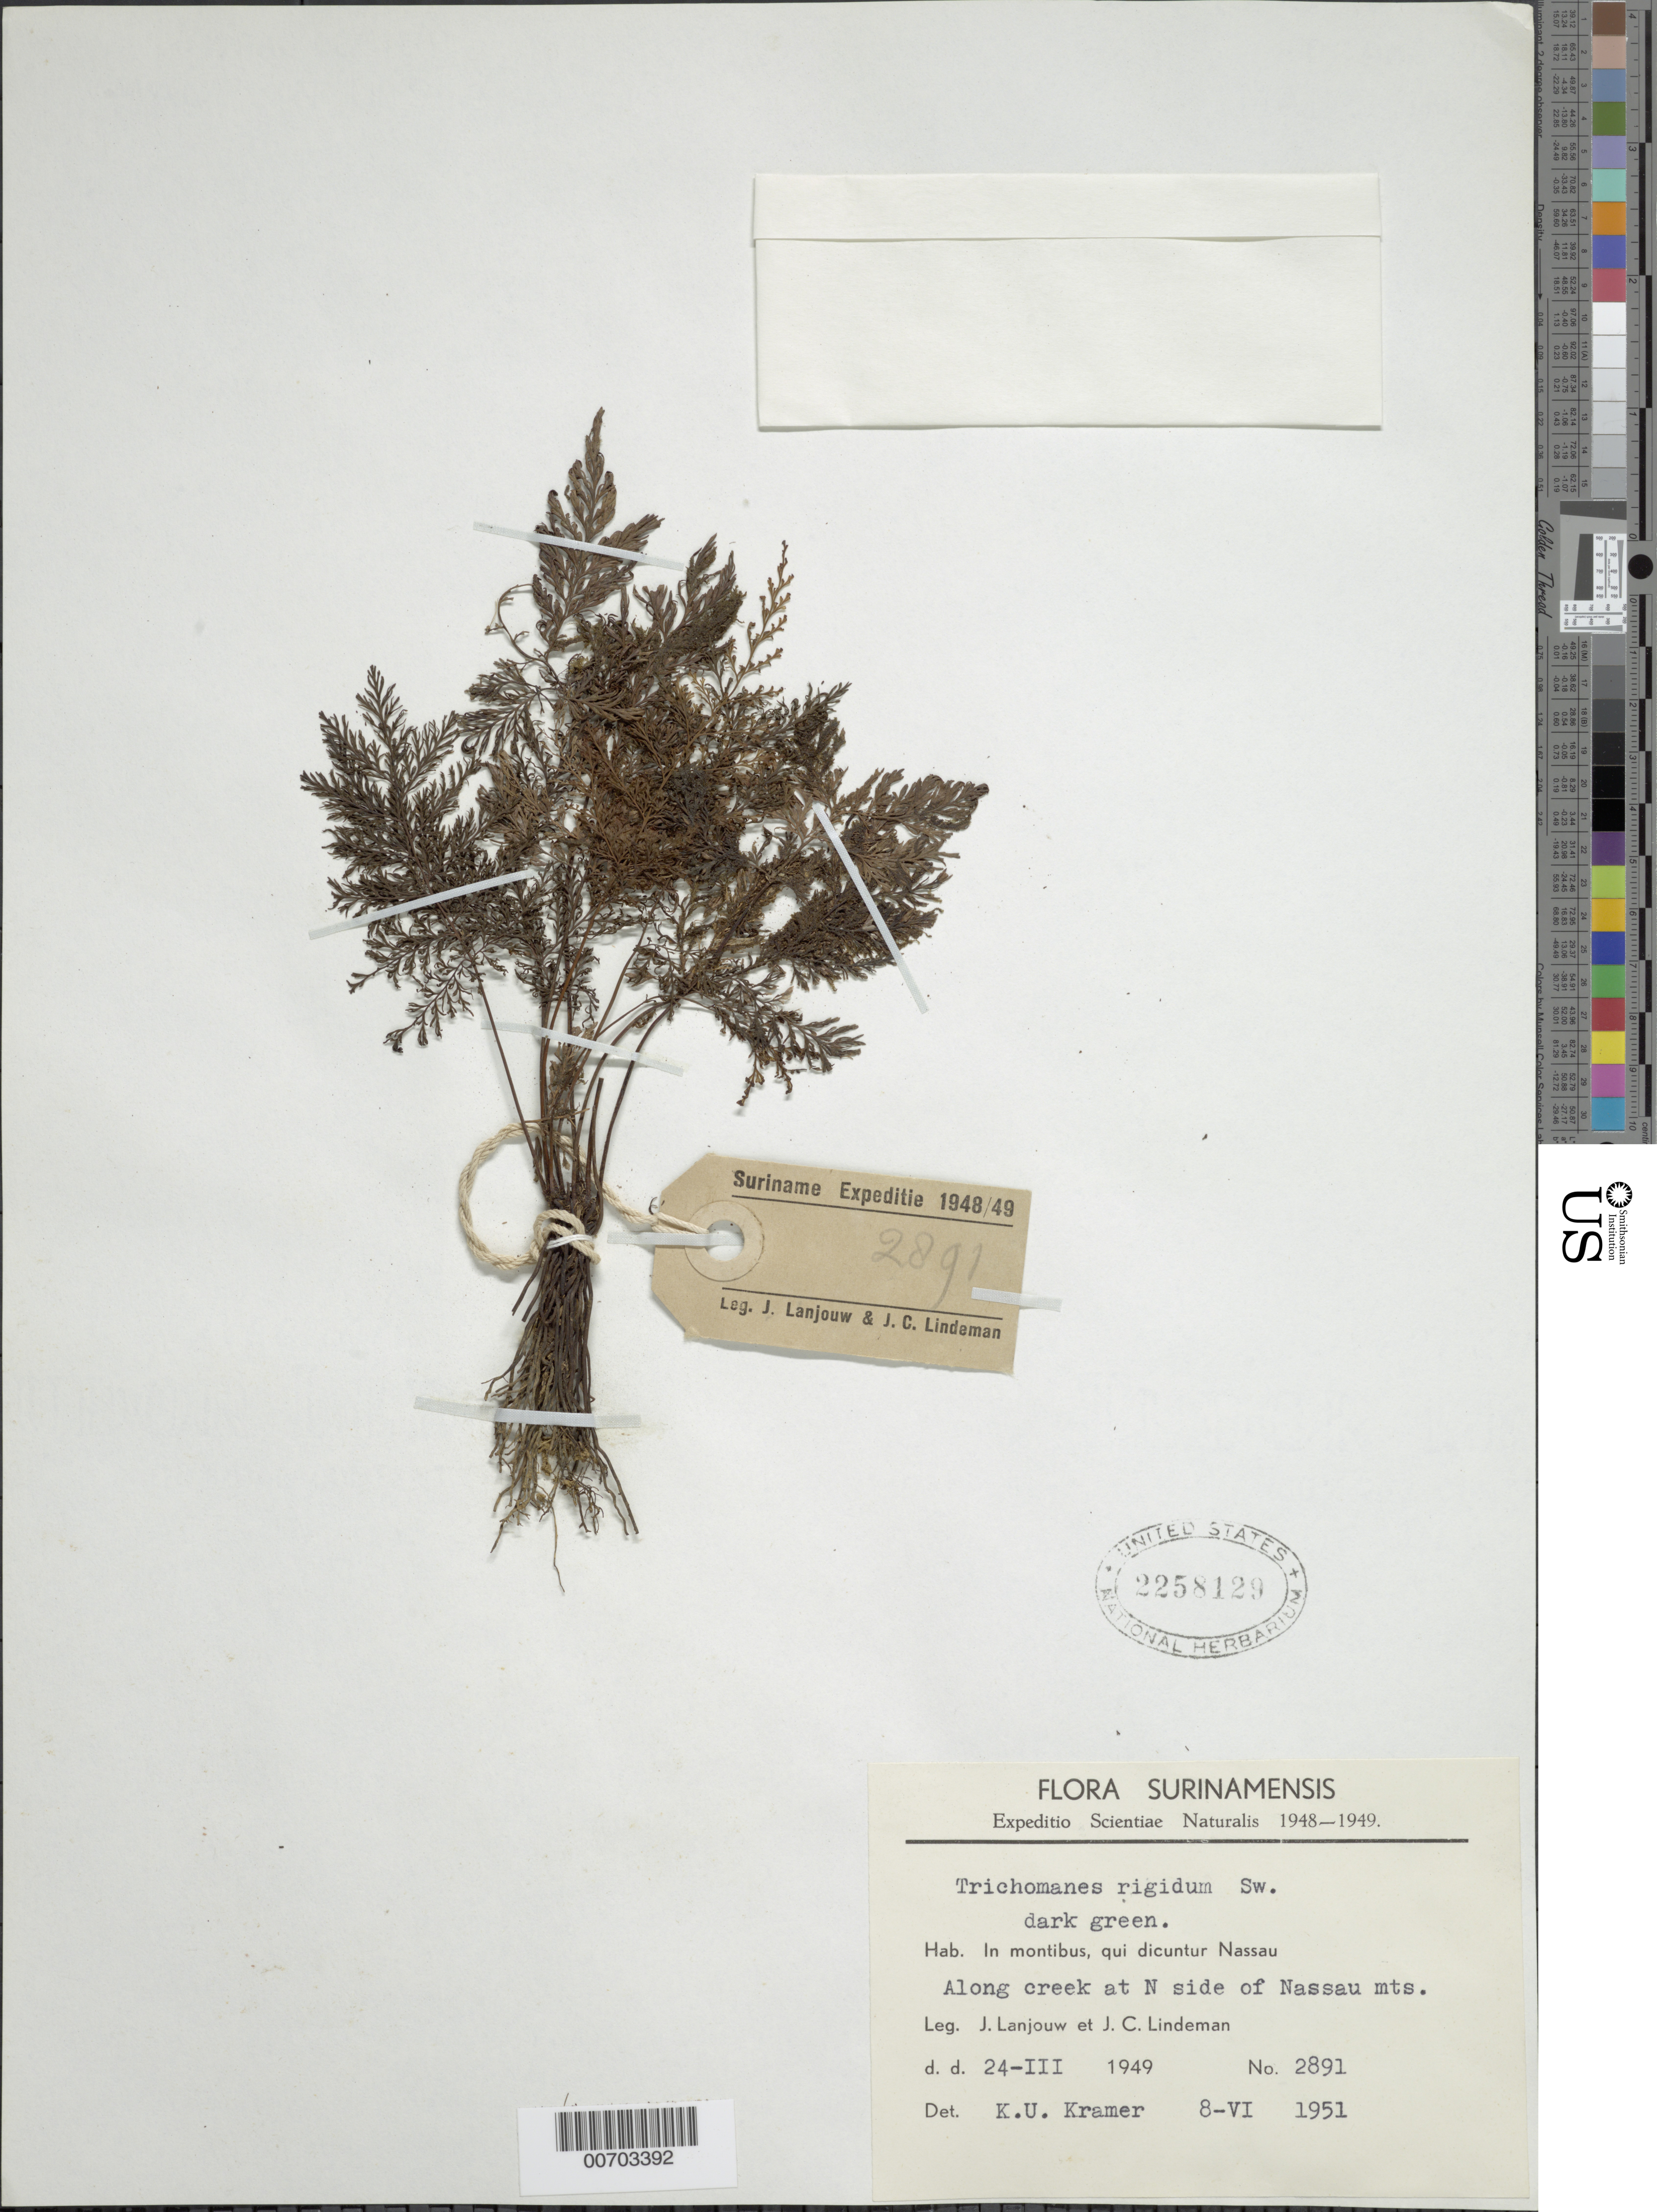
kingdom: Plantae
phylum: Tracheophyta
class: Polypodiopsida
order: Hymenophyllales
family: Hymenophyllaceae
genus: Abrodictyum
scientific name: Abrodictyum rigidum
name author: (Sw.) Ebihara & Dubuisson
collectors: J. Lanjouw & J. C. Lindeman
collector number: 2891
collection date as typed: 24-Mar-49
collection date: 1949-03-24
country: Suriname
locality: Nassau Mts., N side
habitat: Along creek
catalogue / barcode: US 2258129